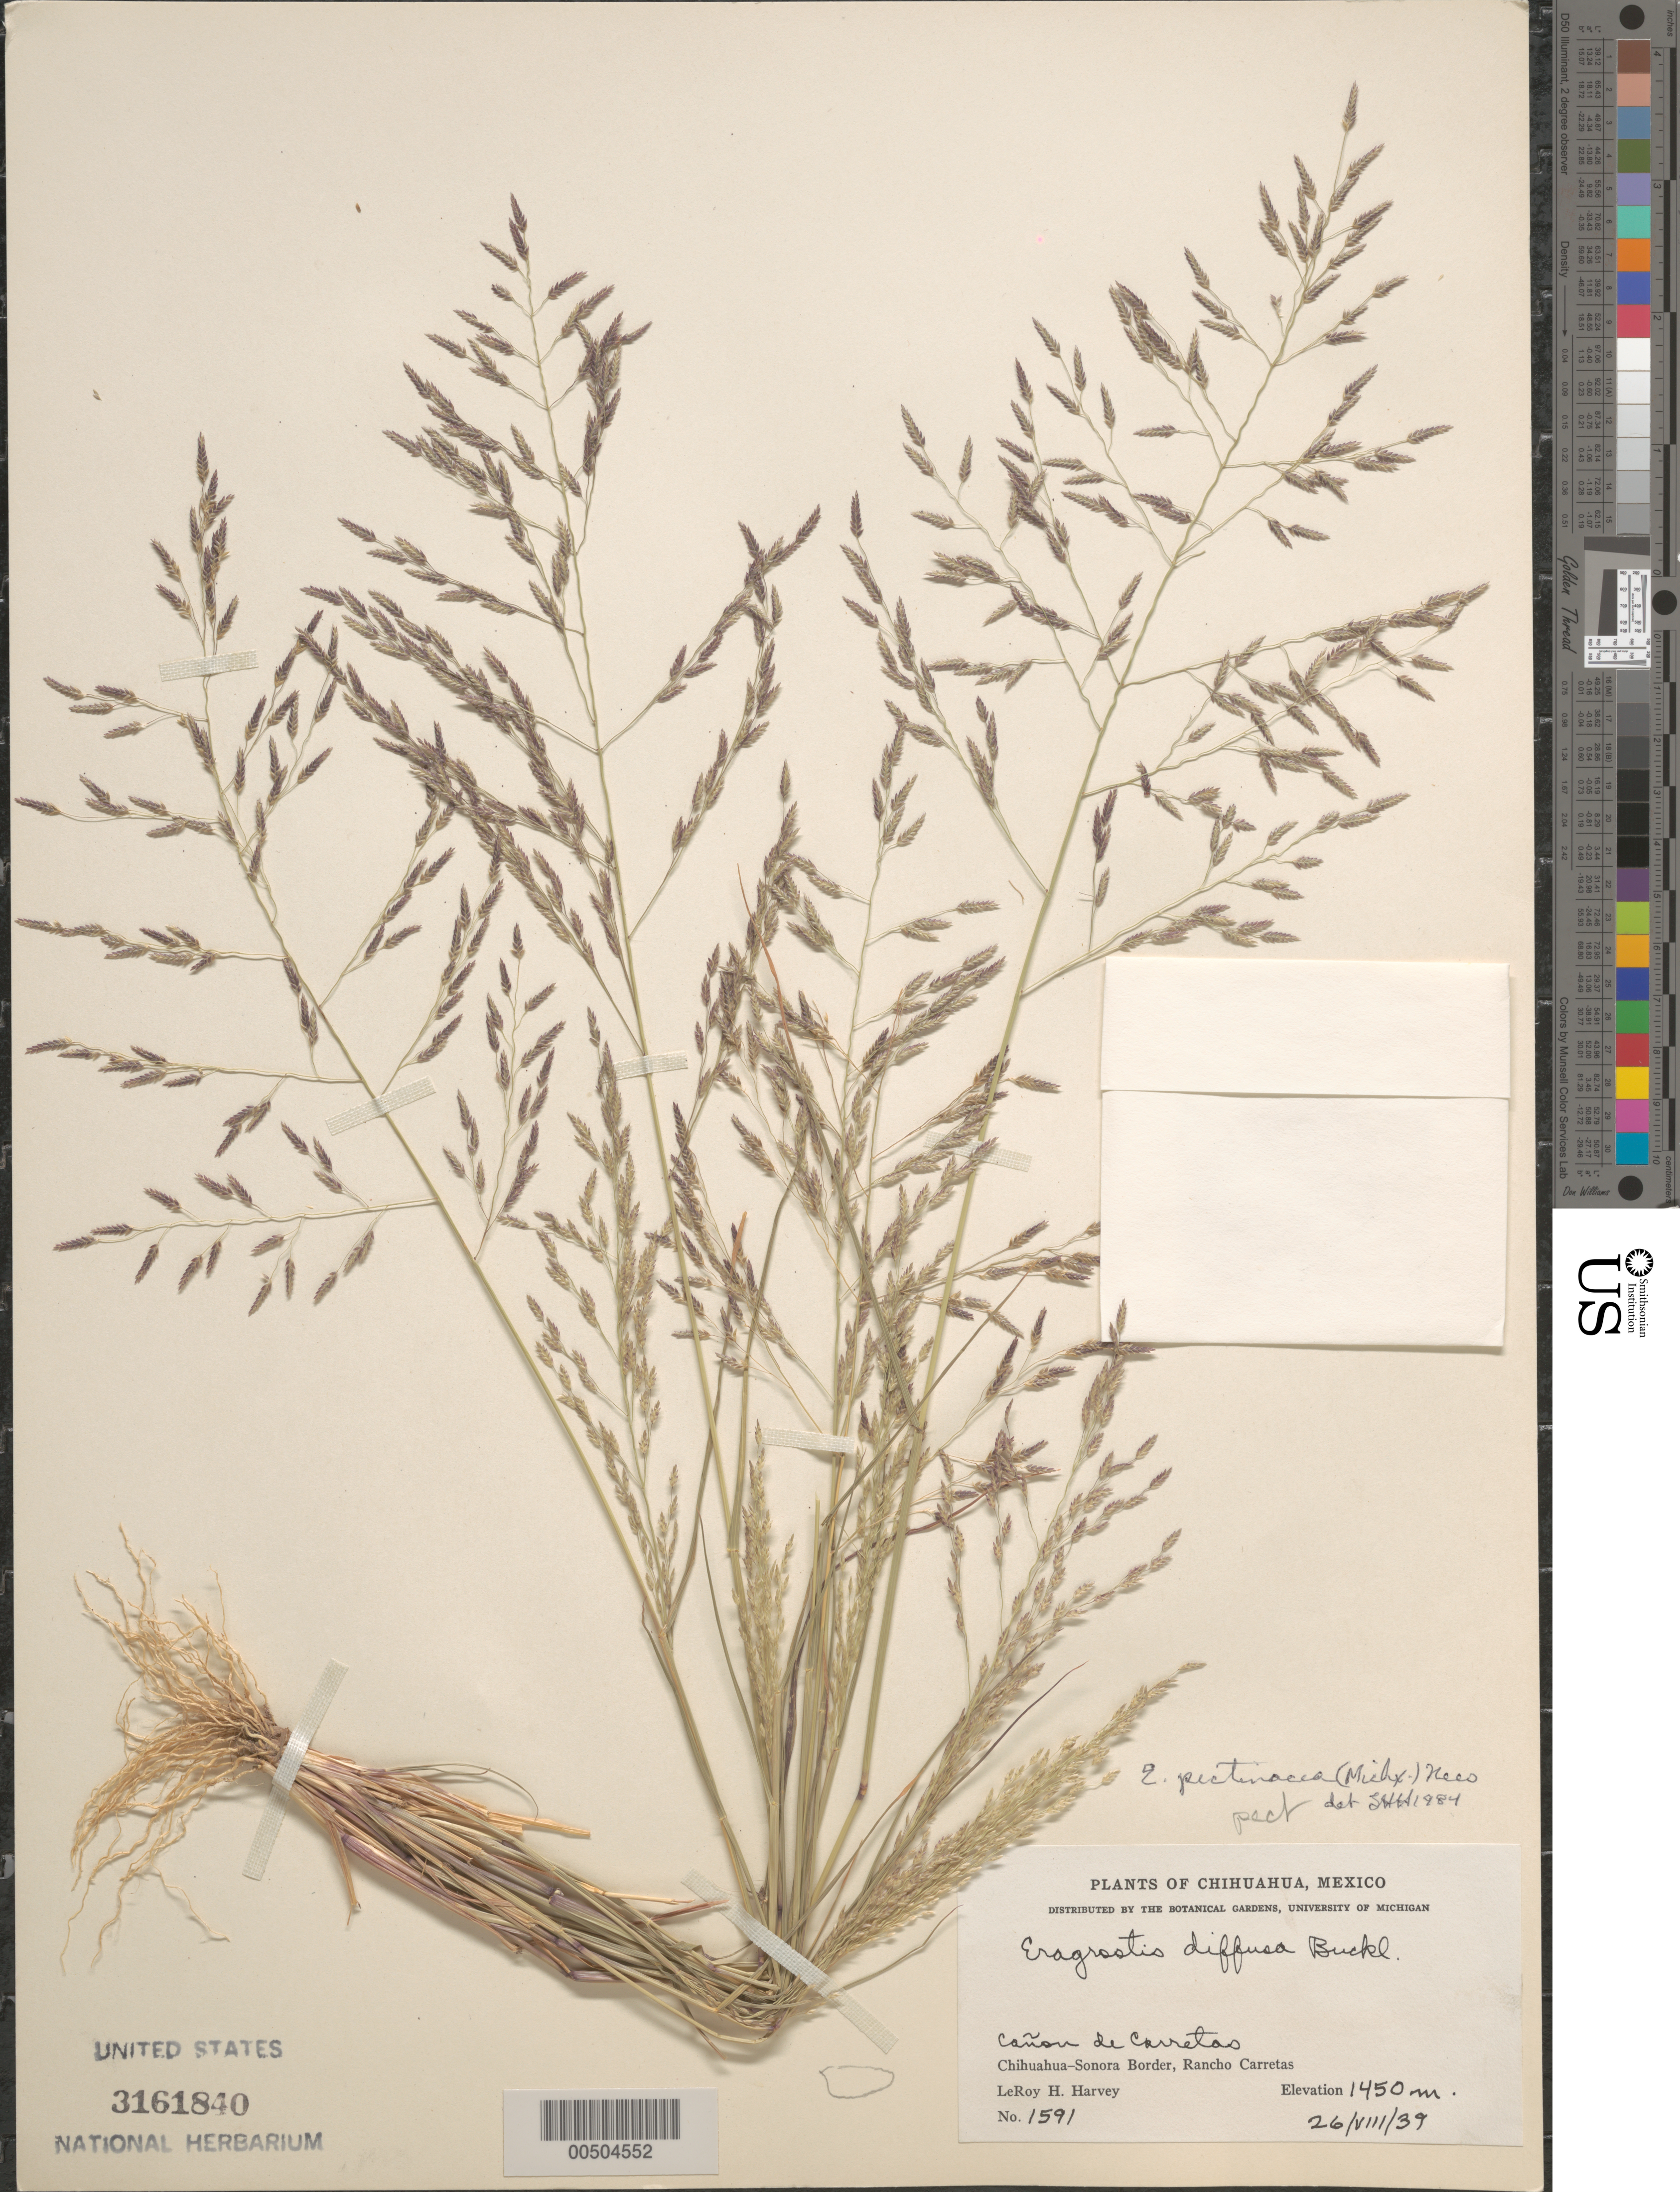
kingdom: Plantae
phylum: Tracheophyta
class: Liliopsida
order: Poales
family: Poaceae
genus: Eragrostis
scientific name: Eragrostis pectinacea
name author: (Michx.) Nees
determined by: Harvey, L. H.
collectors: L. H. Harvey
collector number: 1591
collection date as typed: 26 Aug 1939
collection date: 1939-08-26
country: Mexico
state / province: Chihuahua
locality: Cañon de Carretas, Chihuahua-Sonora border, Rancho Carretas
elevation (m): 1450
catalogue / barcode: US 3161840